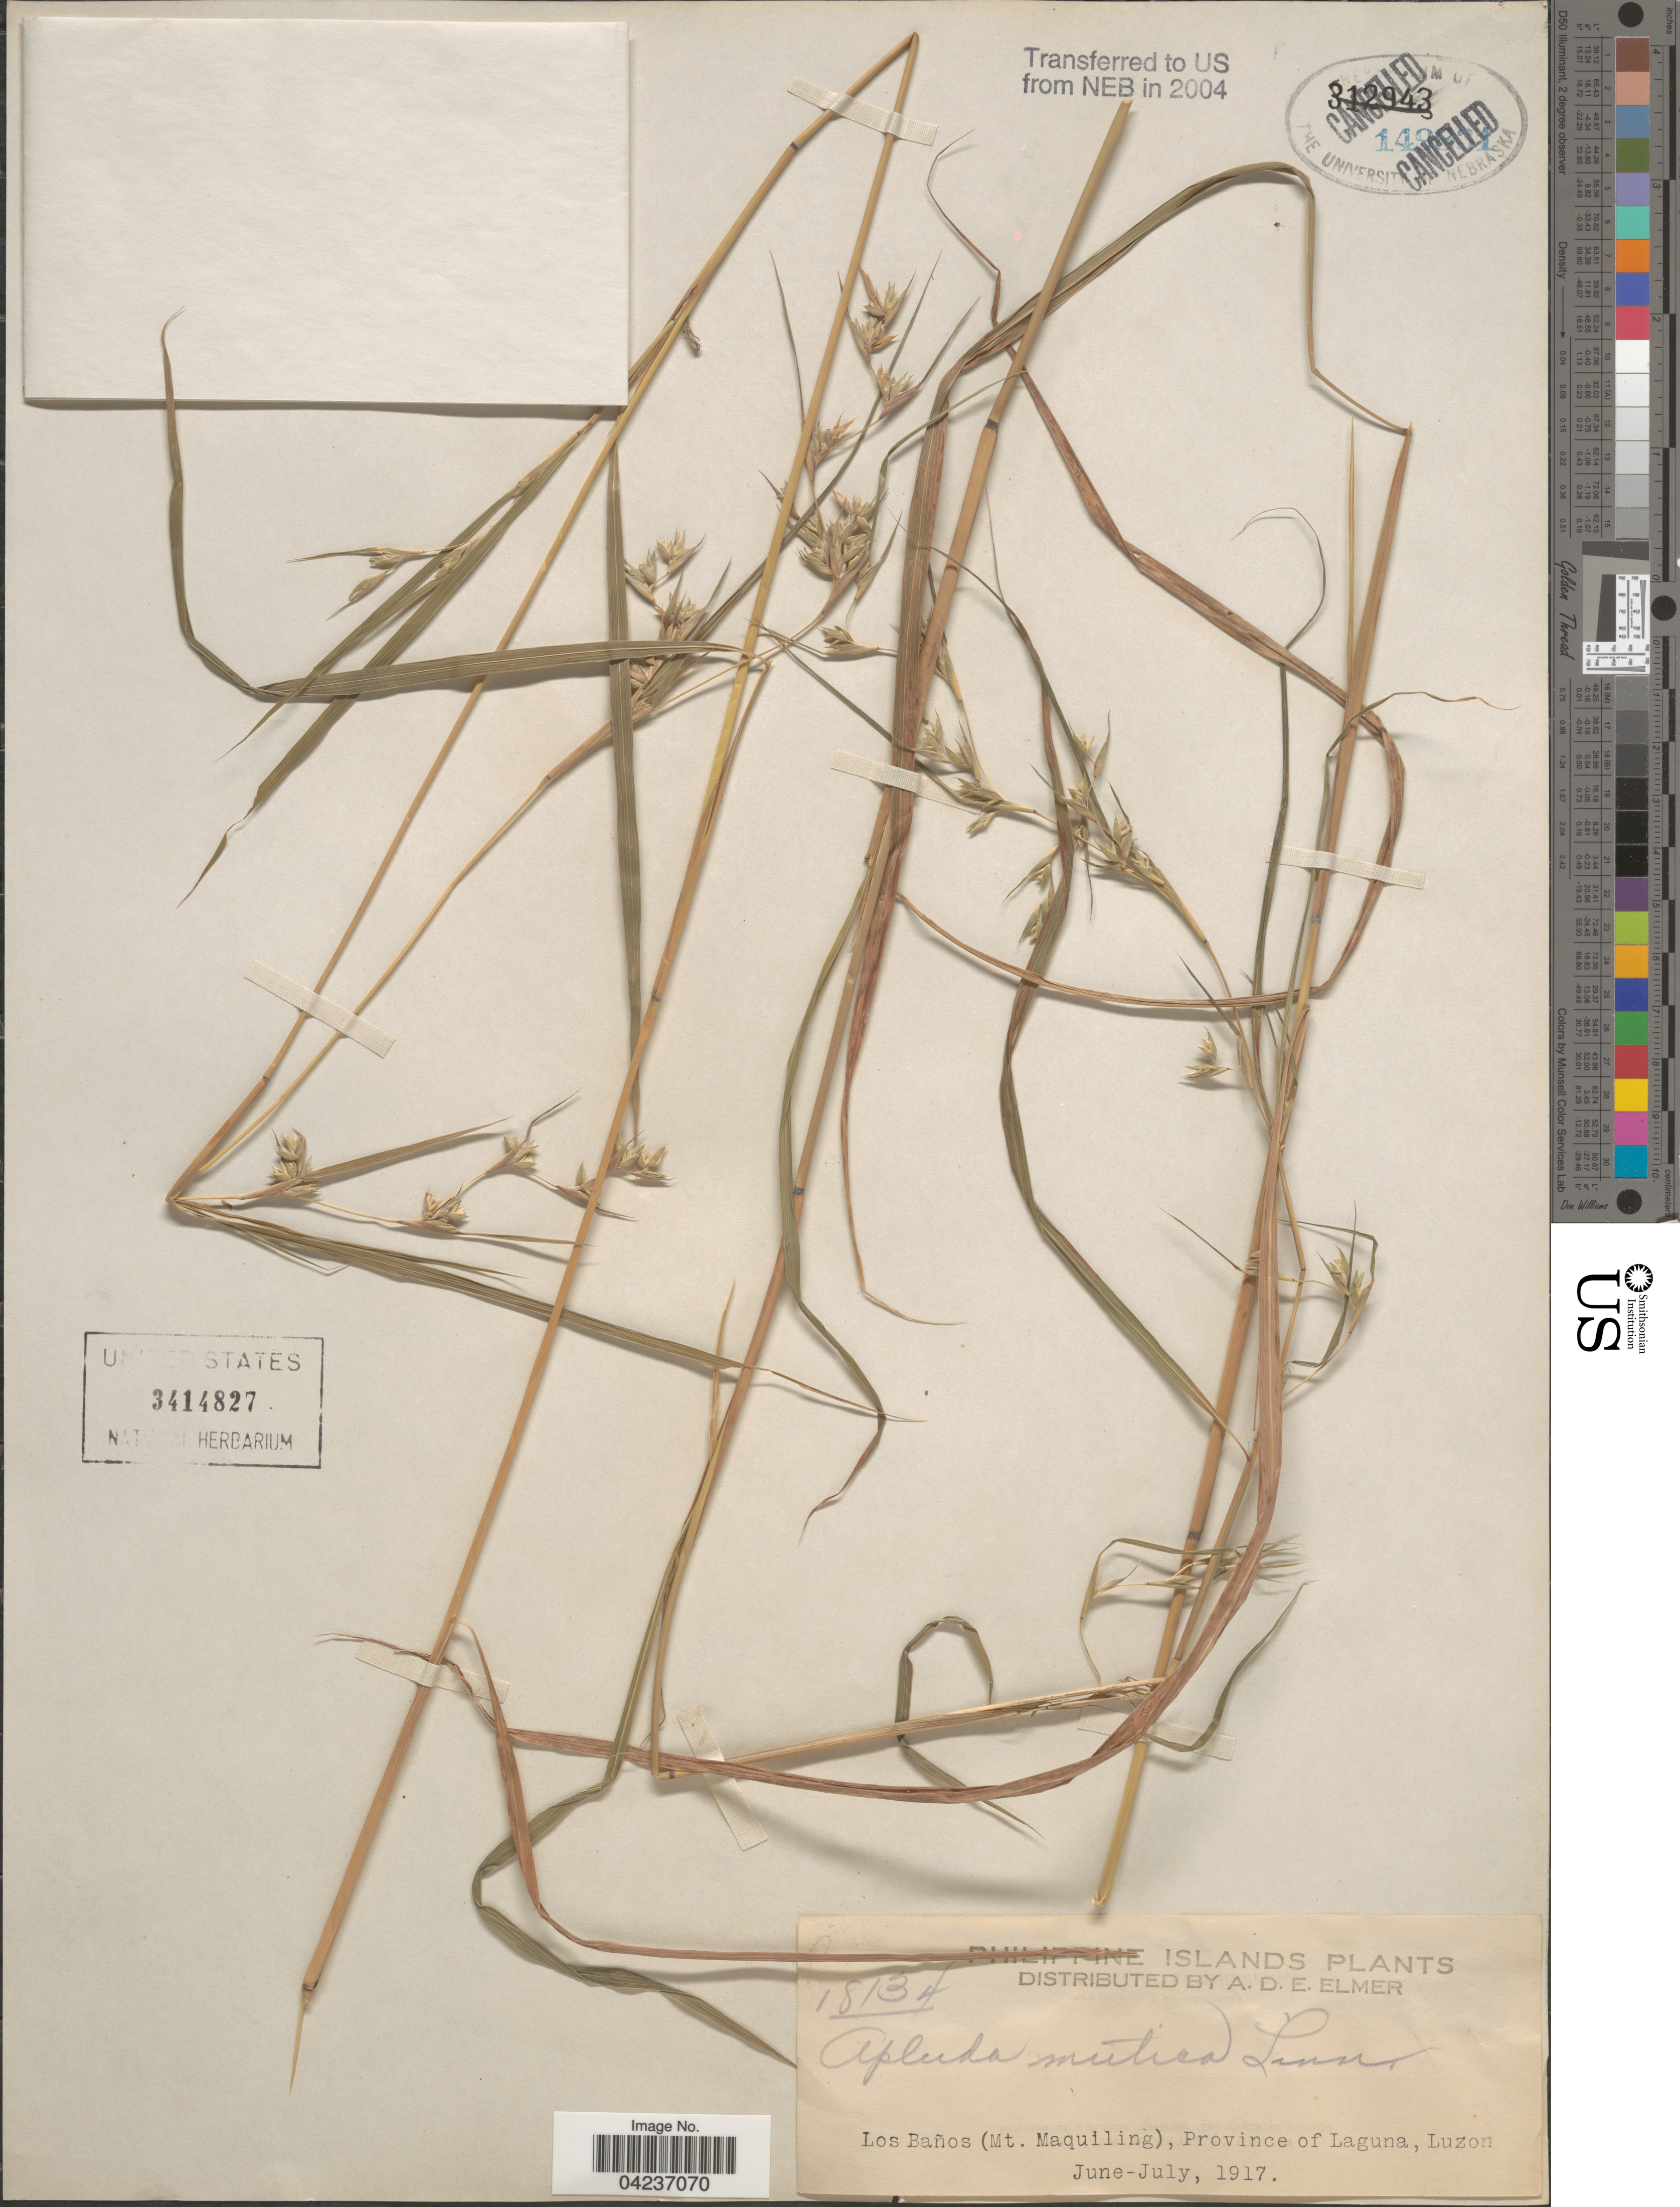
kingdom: Plantae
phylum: Tracheophyta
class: Liliopsida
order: Poales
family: Poaceae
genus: Apluda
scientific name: Apluda mutica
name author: L.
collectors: A. D. E. Elmer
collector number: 18134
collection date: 1917-06/1917-07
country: Philippines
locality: Philippine Islands. Los Baños (Mt. Maquiling), Province of Laguna, Luzon.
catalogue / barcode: US 3414827